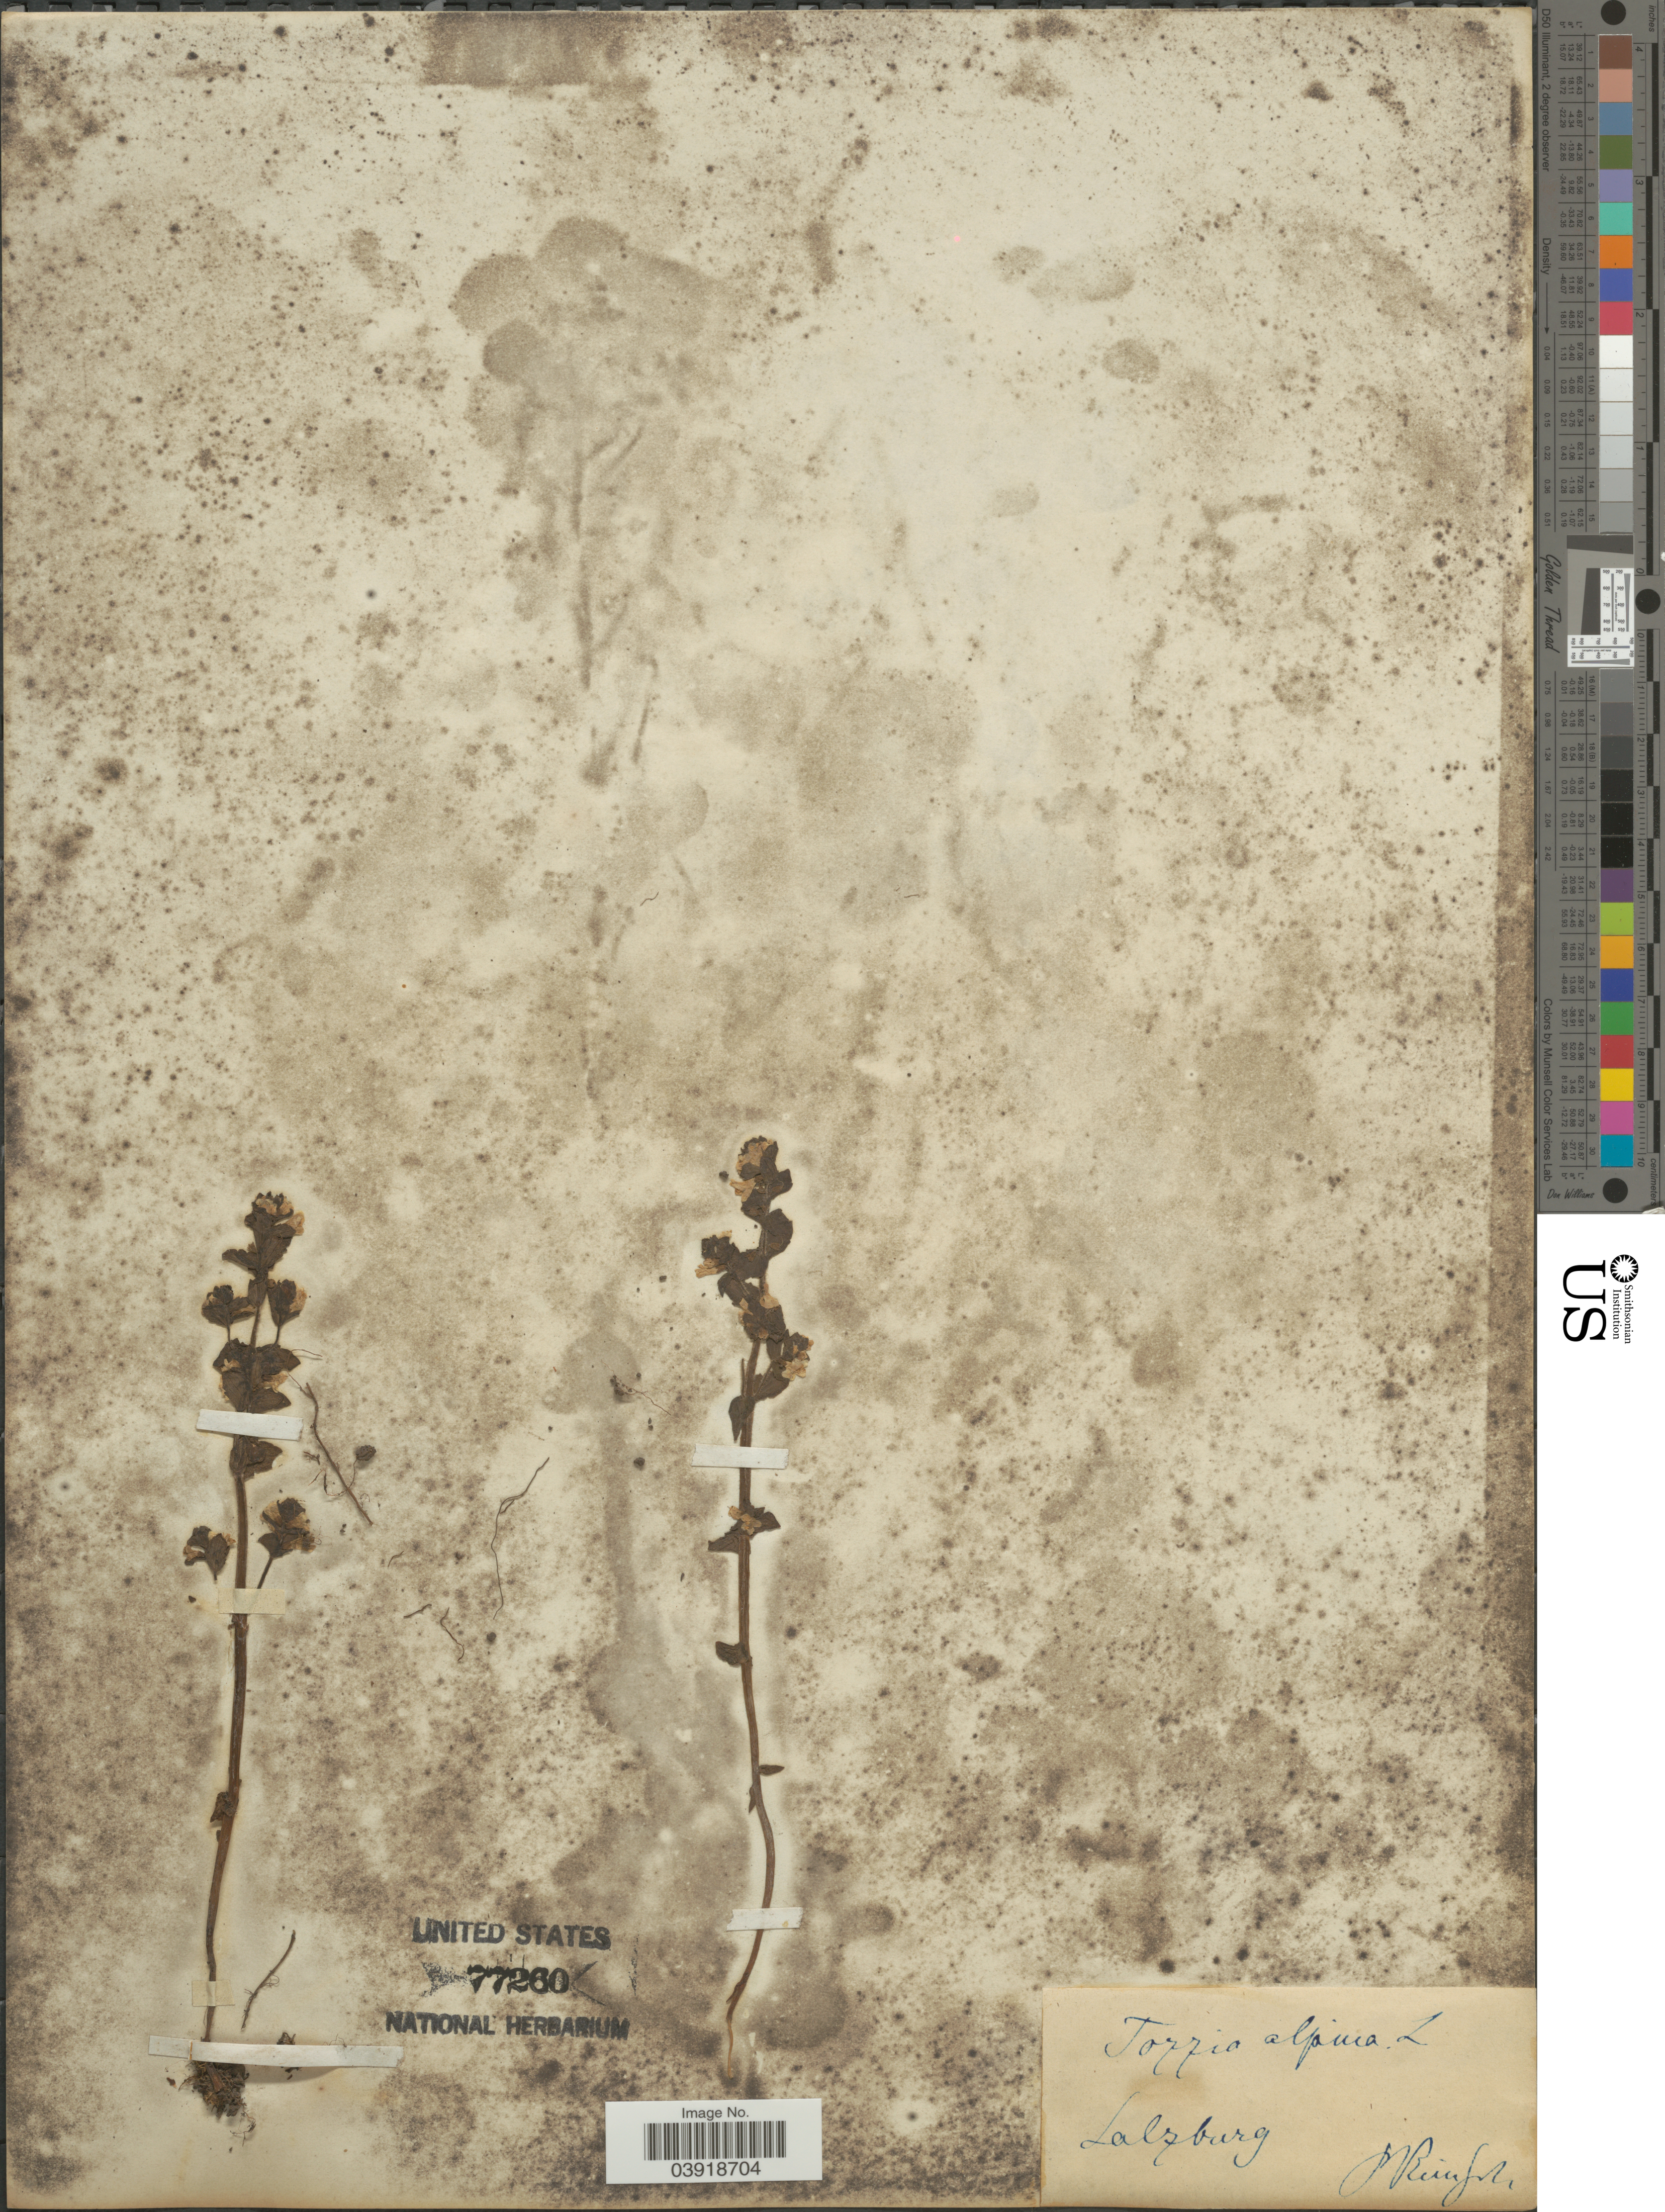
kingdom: Plantae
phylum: Tracheophyta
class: Magnoliopsida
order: Lamiales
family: Orobanchaceae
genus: Tozzia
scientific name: Tozzia alpina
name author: L.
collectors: P. Reinsch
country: Austria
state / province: Salzburg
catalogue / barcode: US 77260